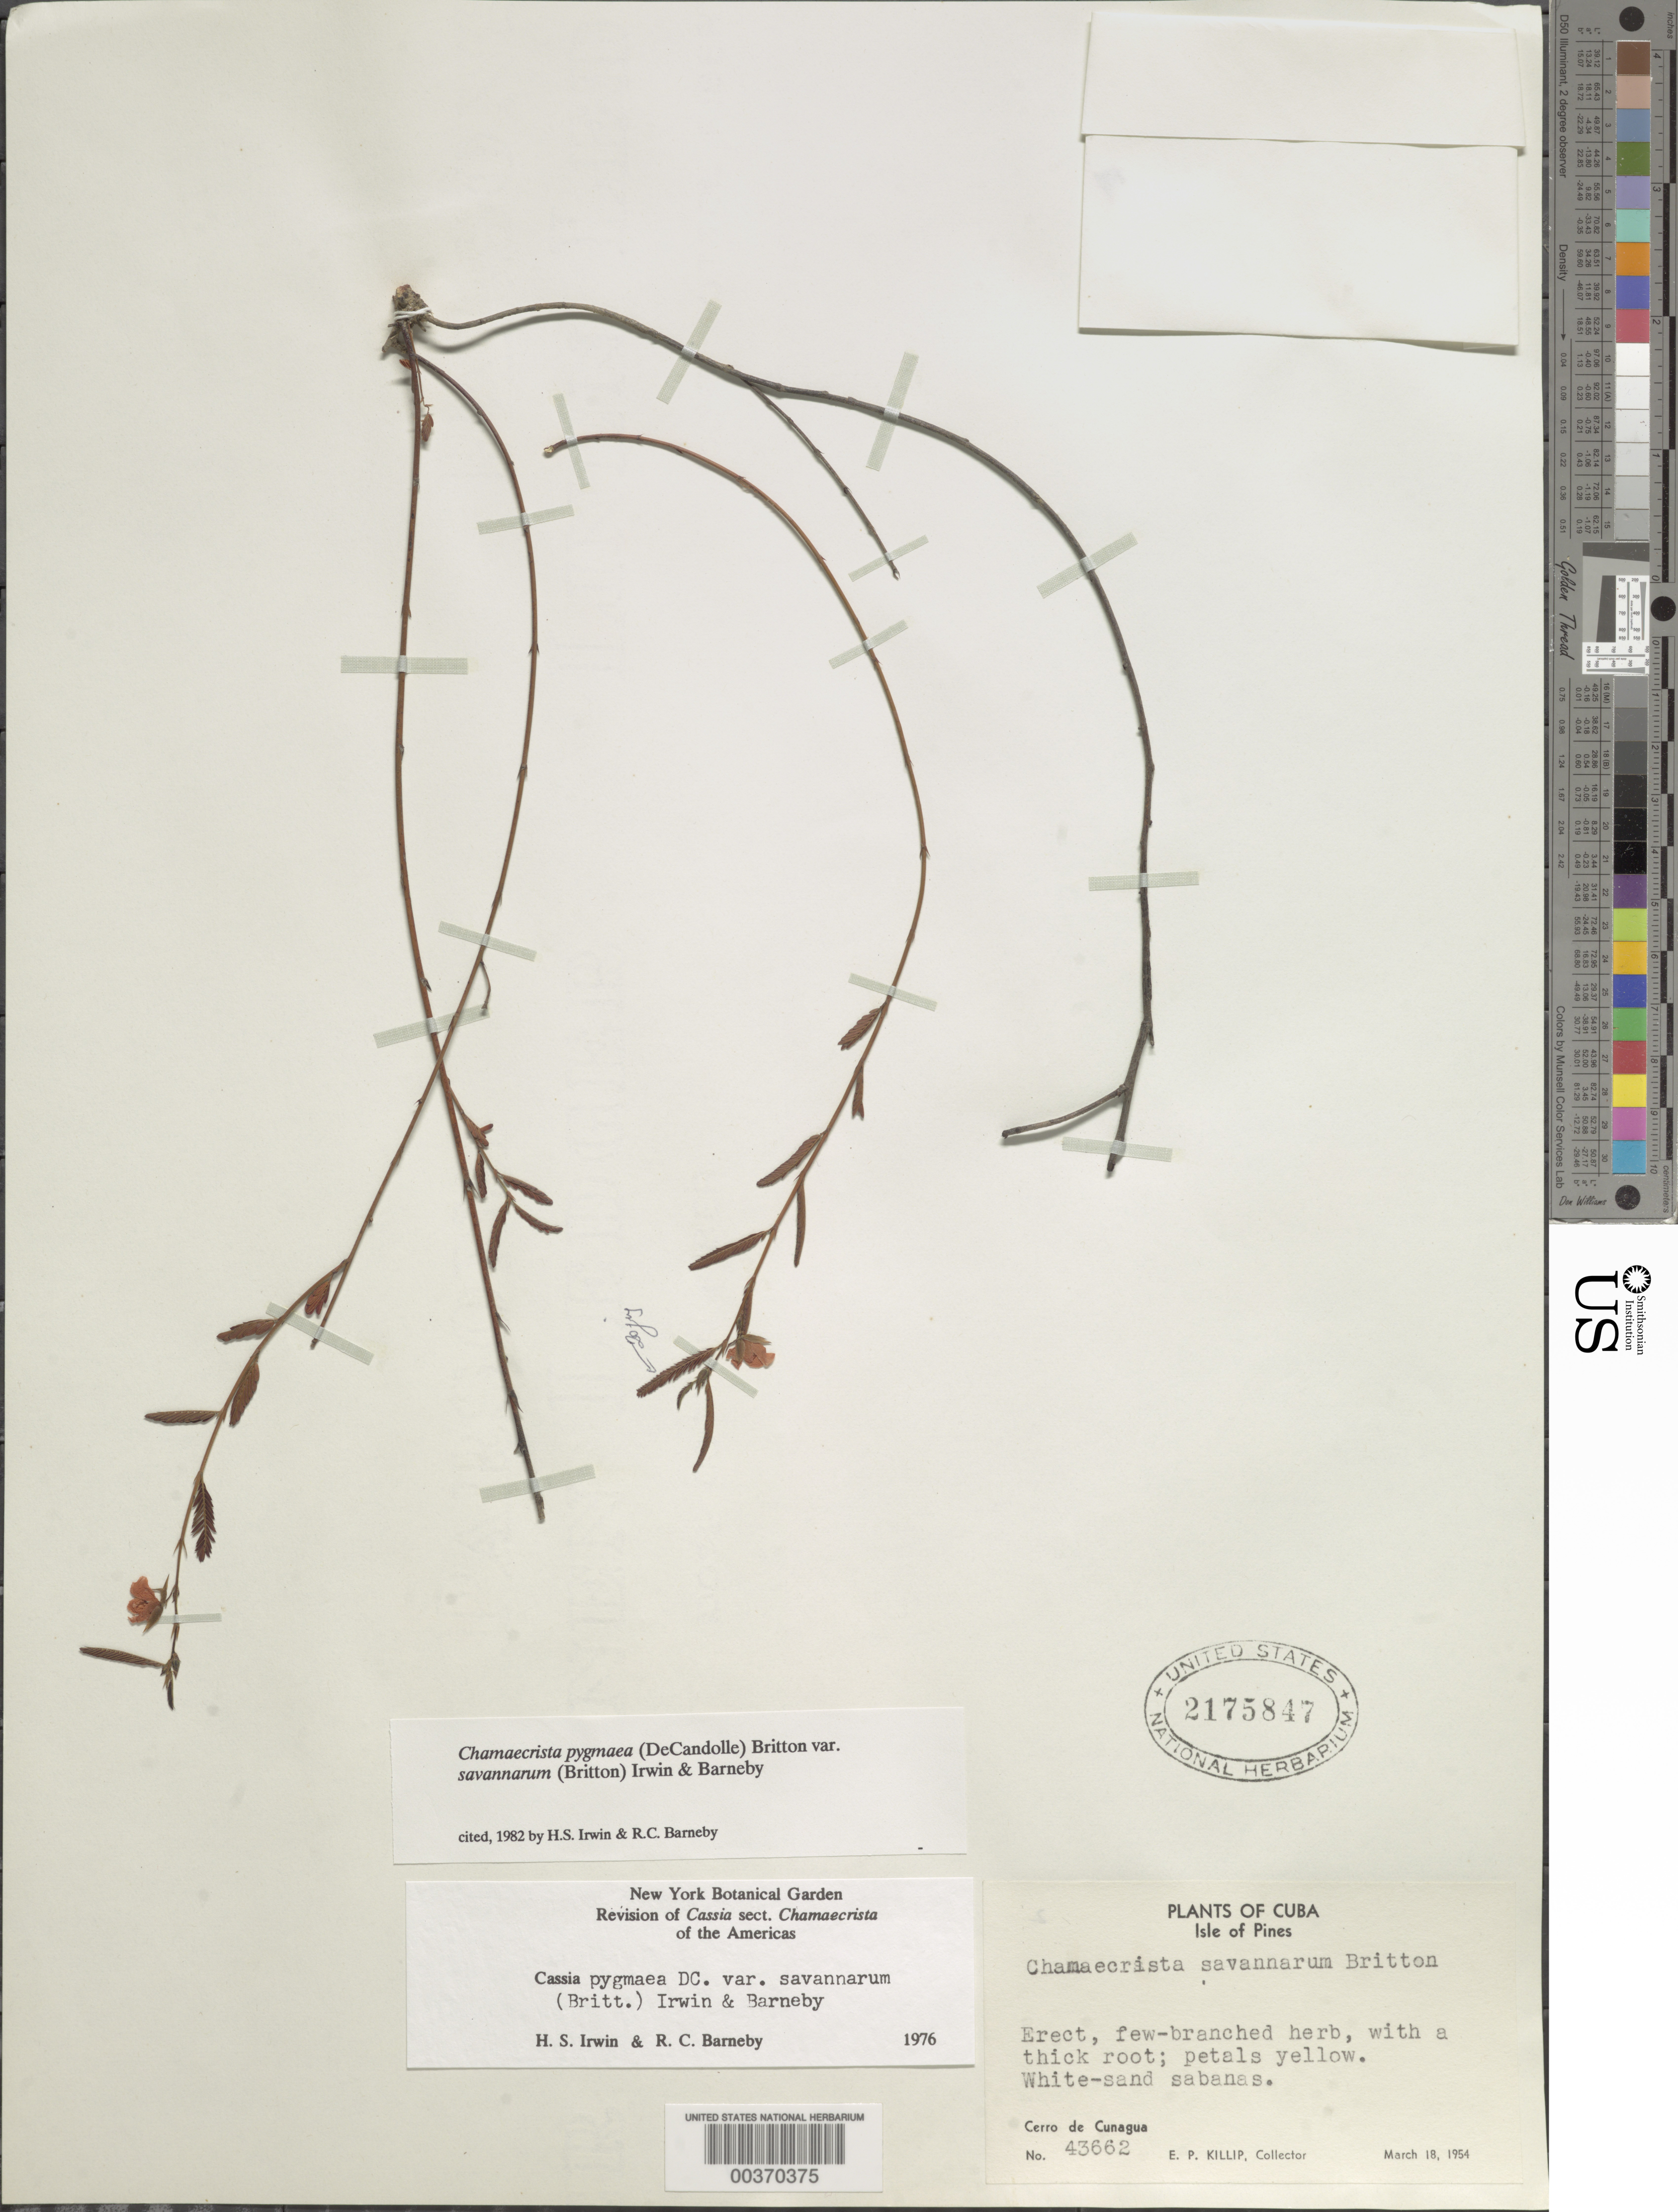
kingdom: Plantae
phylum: Tracheophyta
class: Magnoliopsida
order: Fabales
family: Fabaceae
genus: Chamaecrista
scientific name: Chamaecrista pygmaea var. savannarum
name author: (Britton) H.S. Irwin & Barneby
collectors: E. P. Killip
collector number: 43662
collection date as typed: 18 Mar 1954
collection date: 1954-03-18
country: Cuba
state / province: Isla de La Juventud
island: Isla de La Juventud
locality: Cerro de cunagua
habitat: White sand sabanas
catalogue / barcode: US 2175847